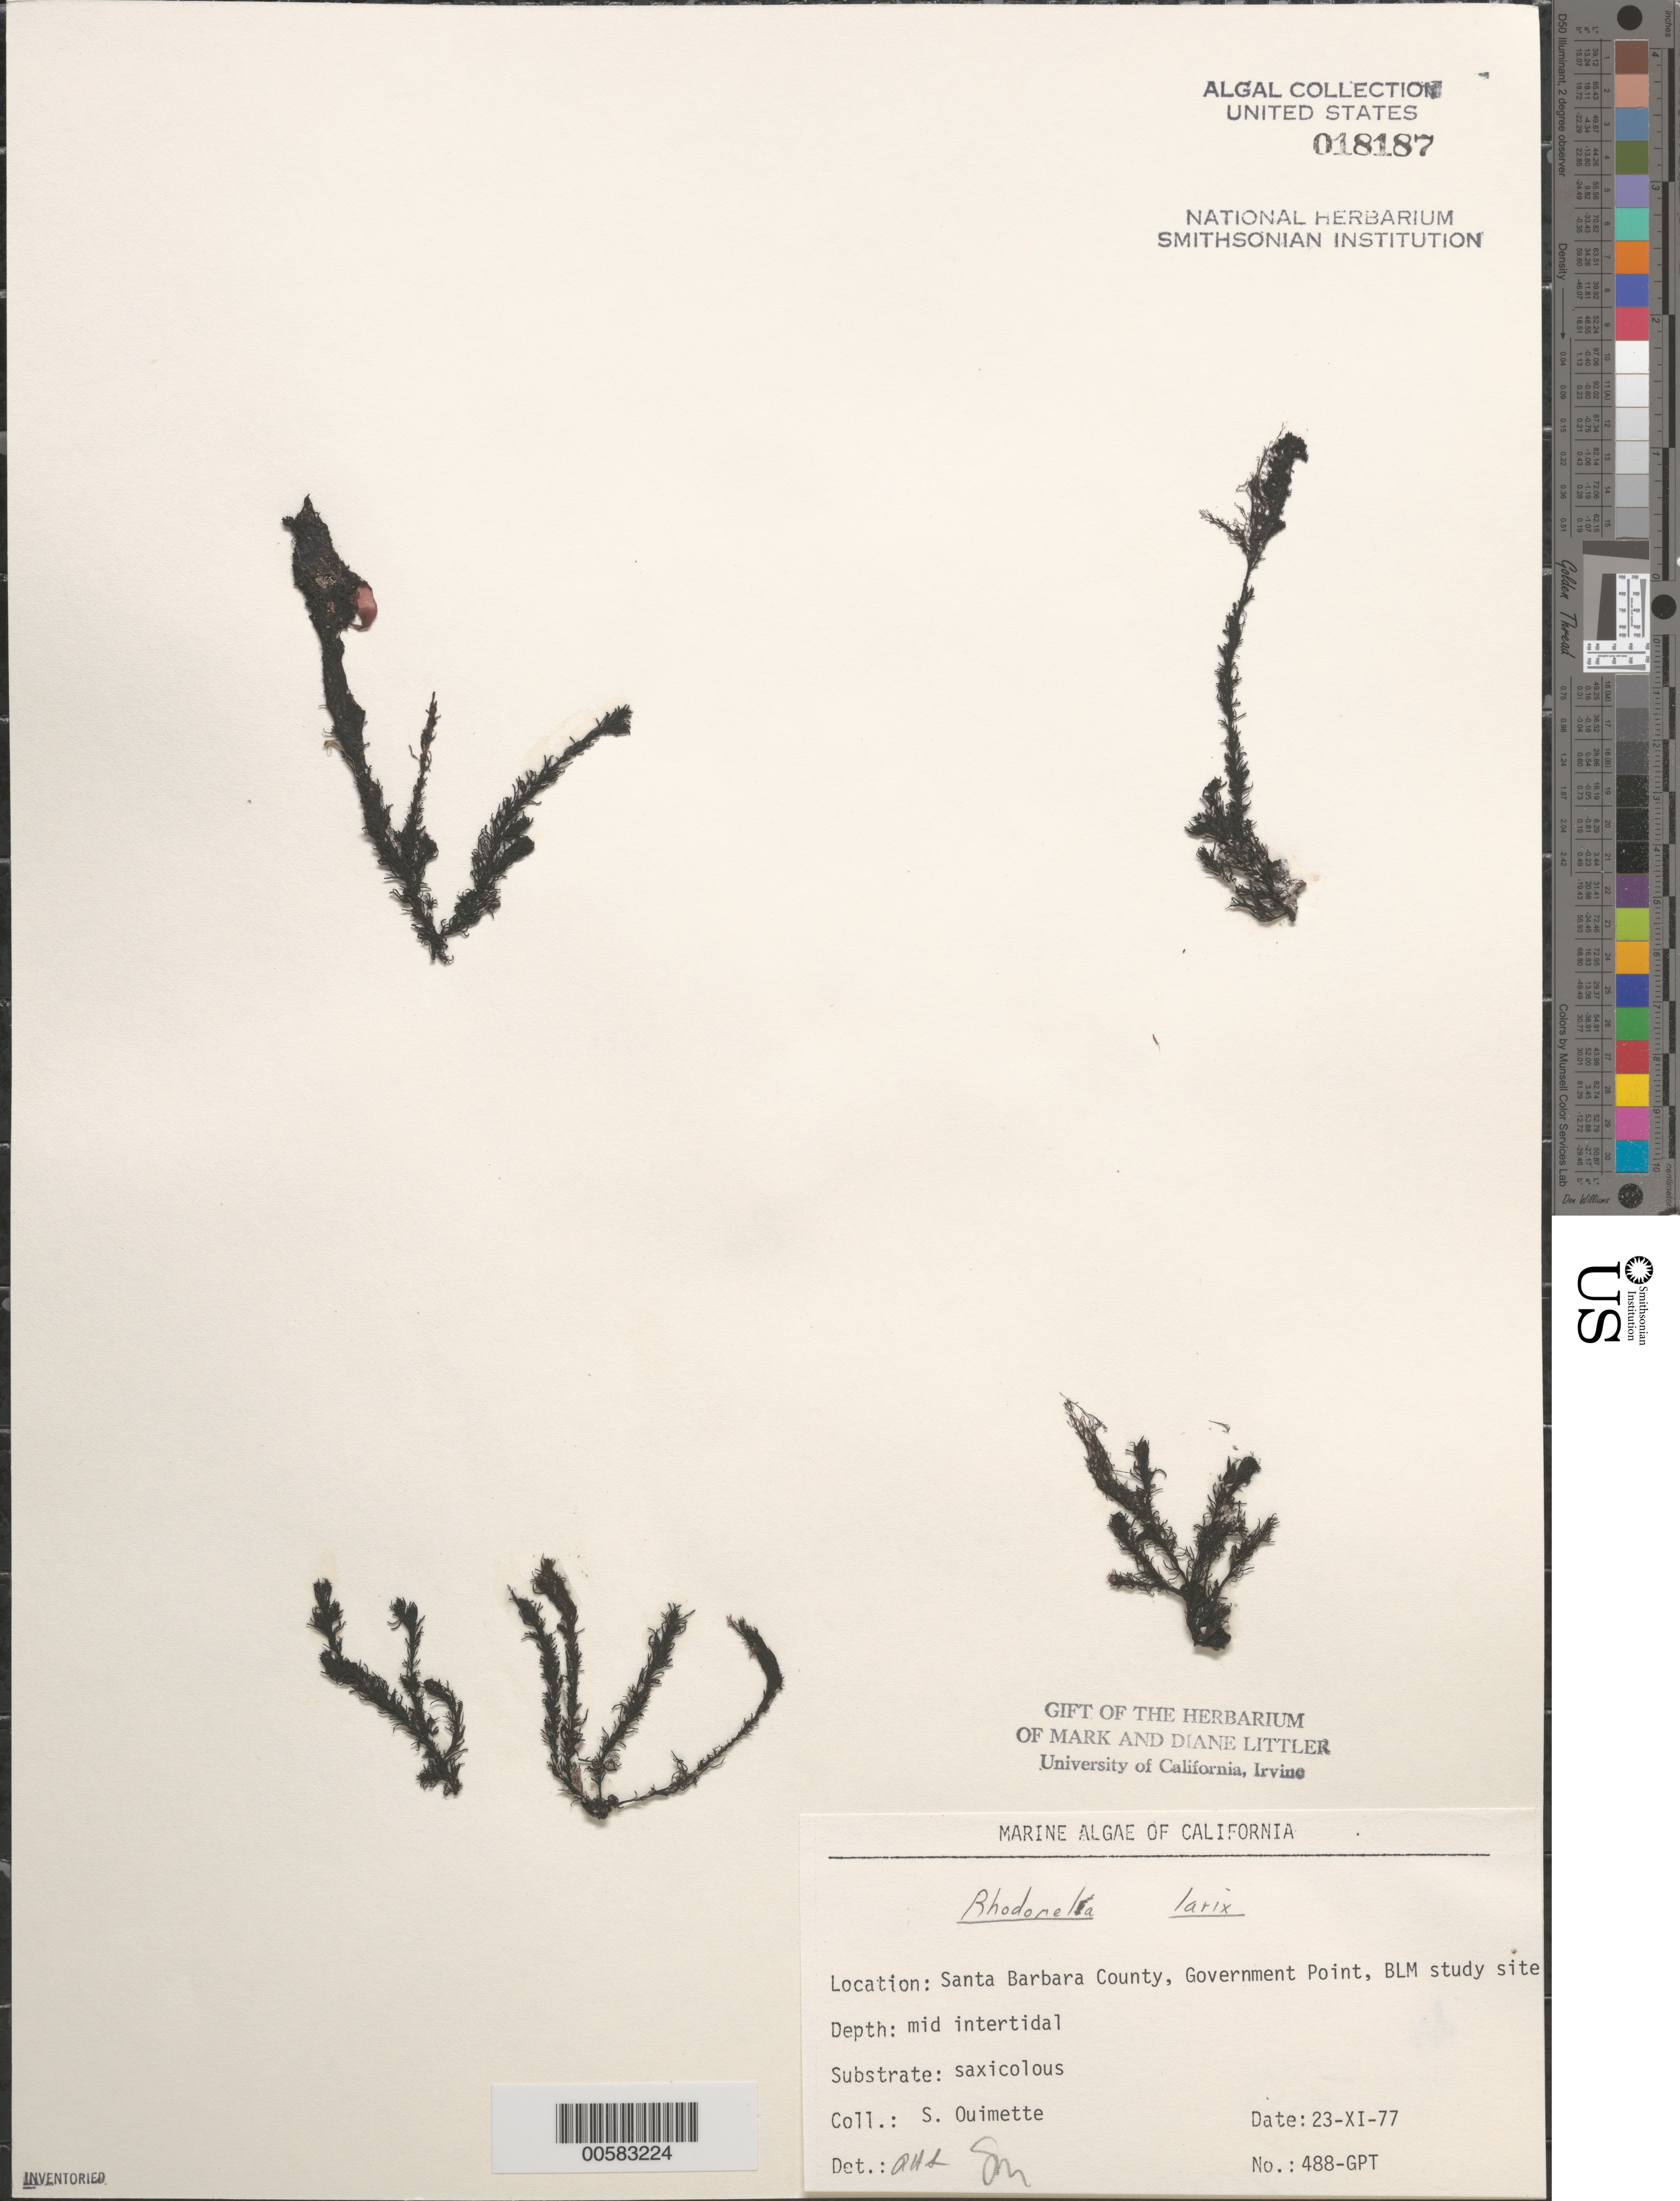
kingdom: Plantae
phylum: Rhodophyta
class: Florideophyceae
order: Ceramiales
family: Rhodomelaceae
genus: Neorhodomela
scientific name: Neorhodomela larix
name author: (Turner) Masuda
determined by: Algae name updating Project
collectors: S. Ouimette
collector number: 488-gpt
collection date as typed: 23 Nov 1977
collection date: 1977-11-23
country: United States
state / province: California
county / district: Santa Barbara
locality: Government Point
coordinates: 34 26'31"N, 120 24'06"W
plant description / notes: BLM-SOCALBIGHT Rocky Intertidal Survey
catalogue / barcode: US 18187